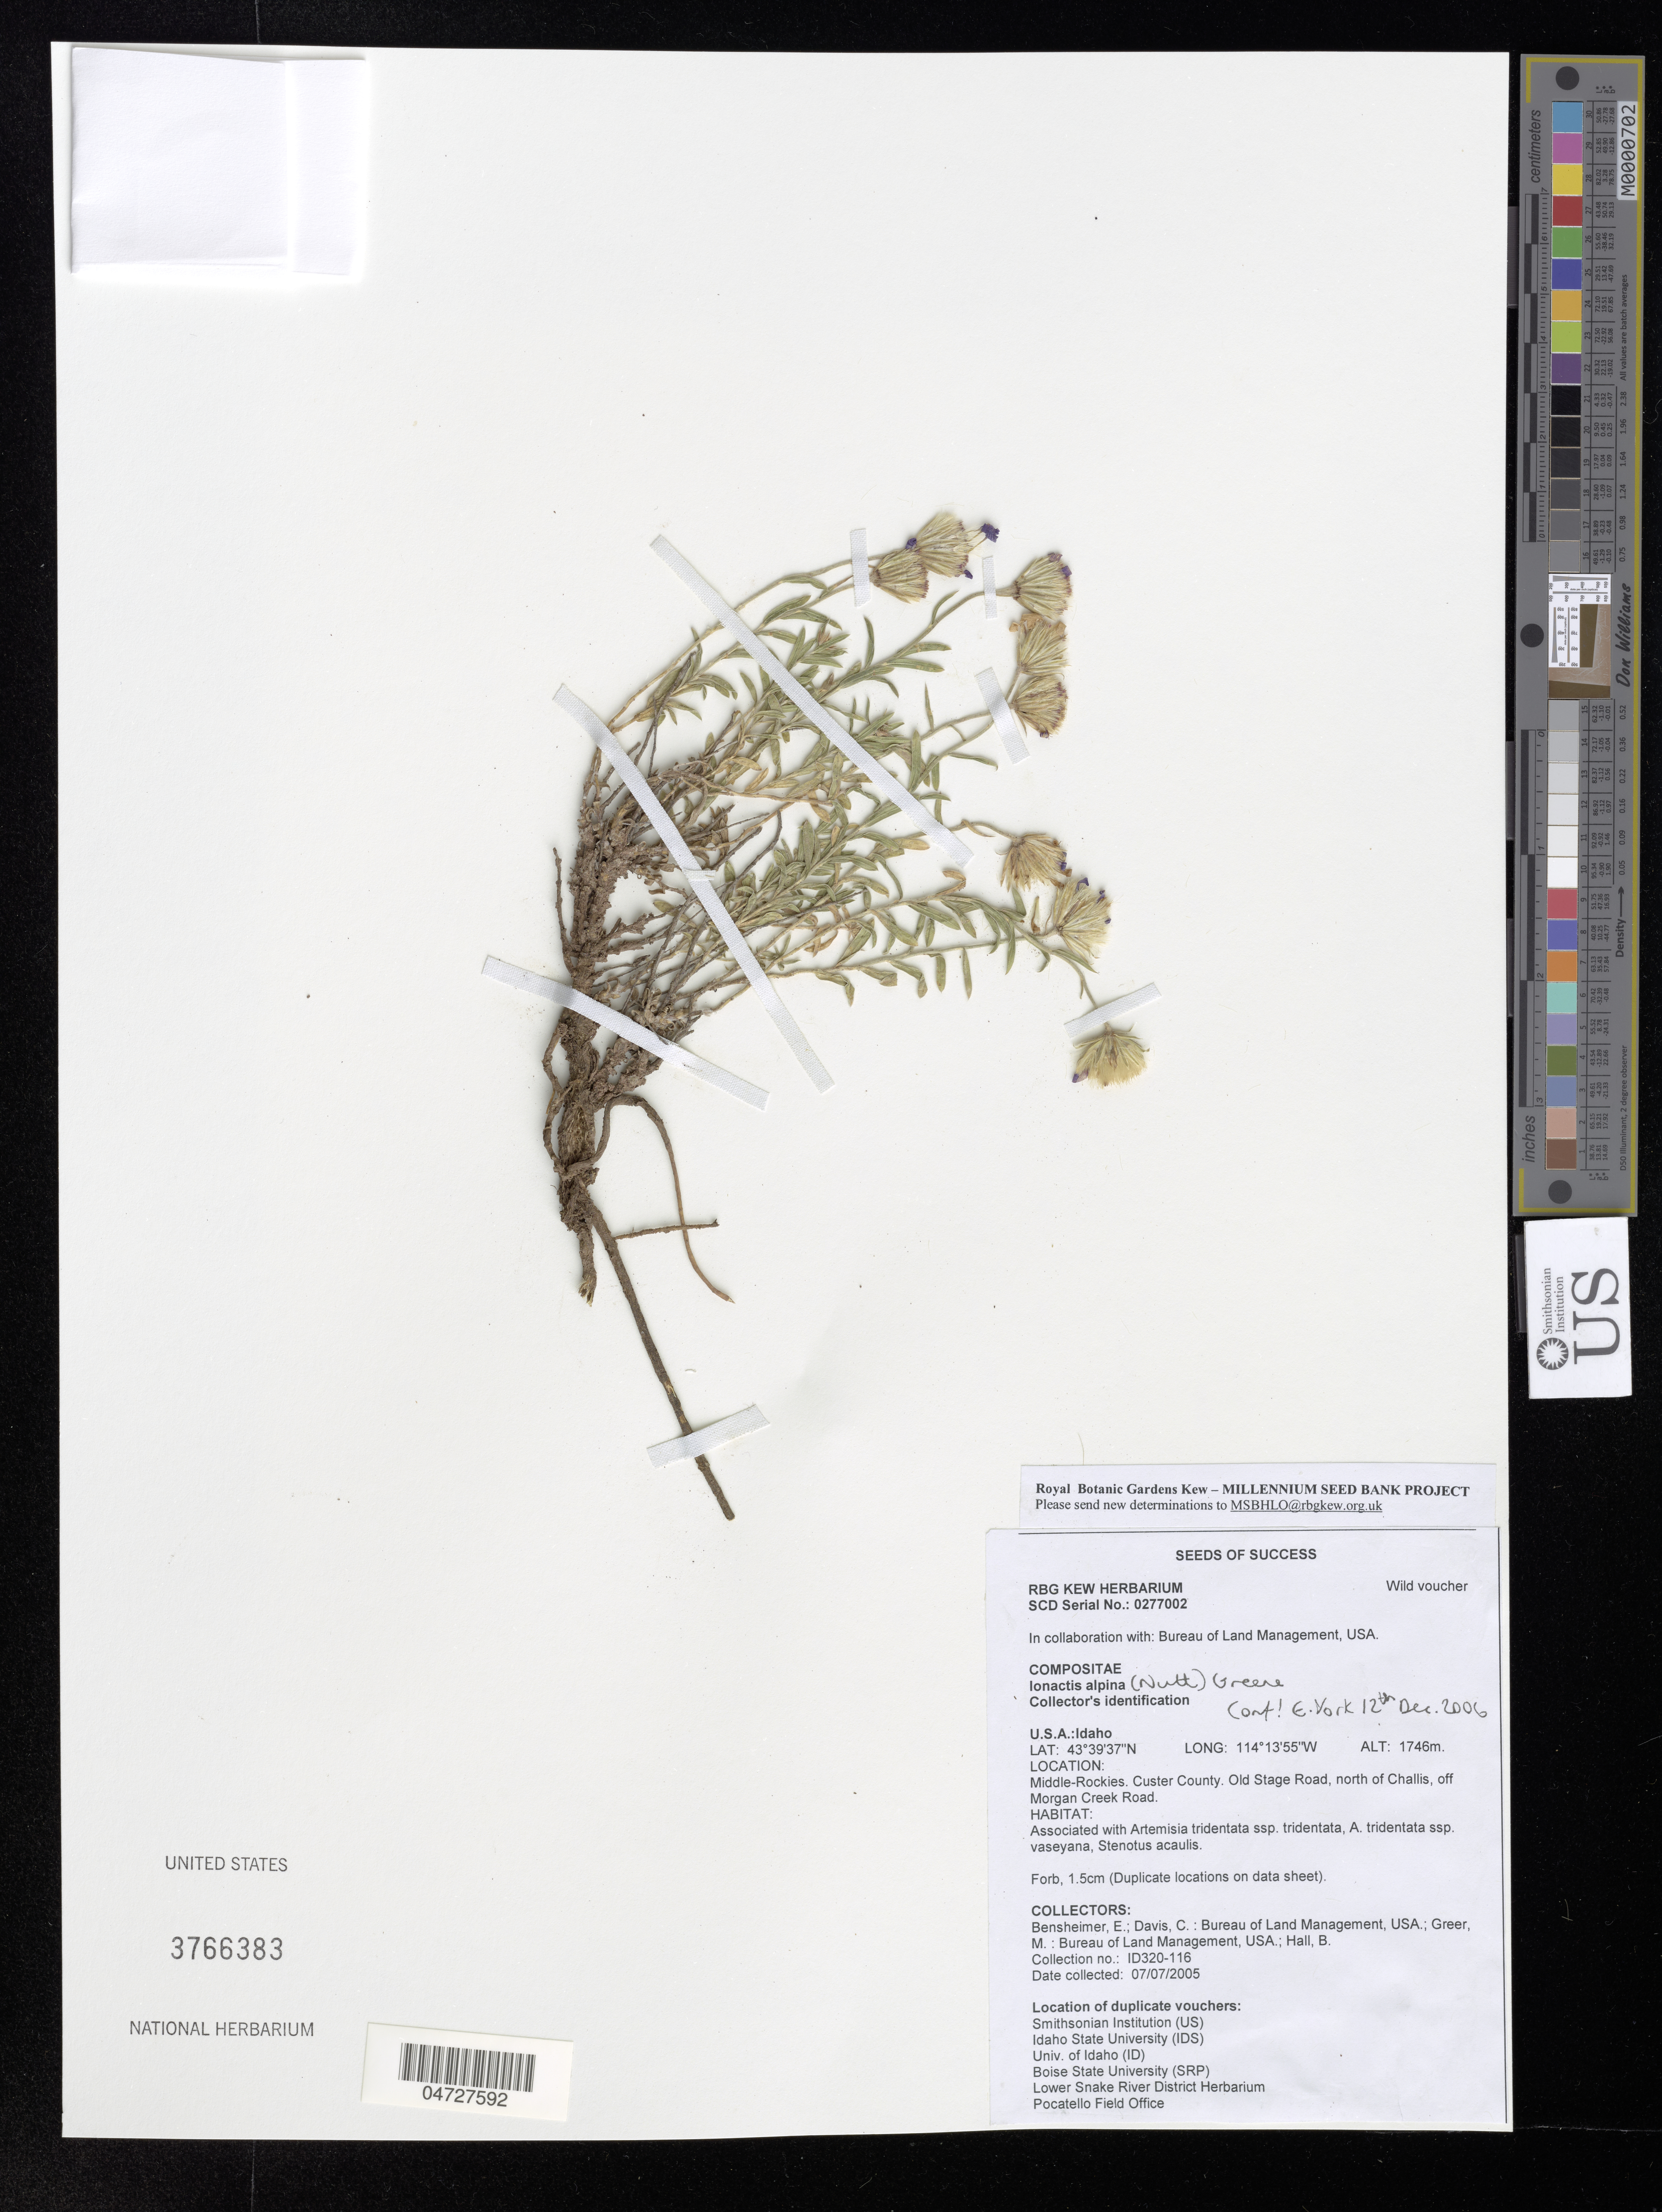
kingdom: Plantae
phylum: Tracheophyta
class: Magnoliopsida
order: Asterales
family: Asteraceae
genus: Ionactis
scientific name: Ionactis alpina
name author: (Nutt.) Greene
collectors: E. Bensheimer, C. Davis, M. Greer & B. Hall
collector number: ID320-116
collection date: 2005-07-07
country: United States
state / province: Idaho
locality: Middle-Rockies. Custer County. Old Stage Road, north of Challis, off Morgan Creek Road.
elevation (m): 1746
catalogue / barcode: US 3766383